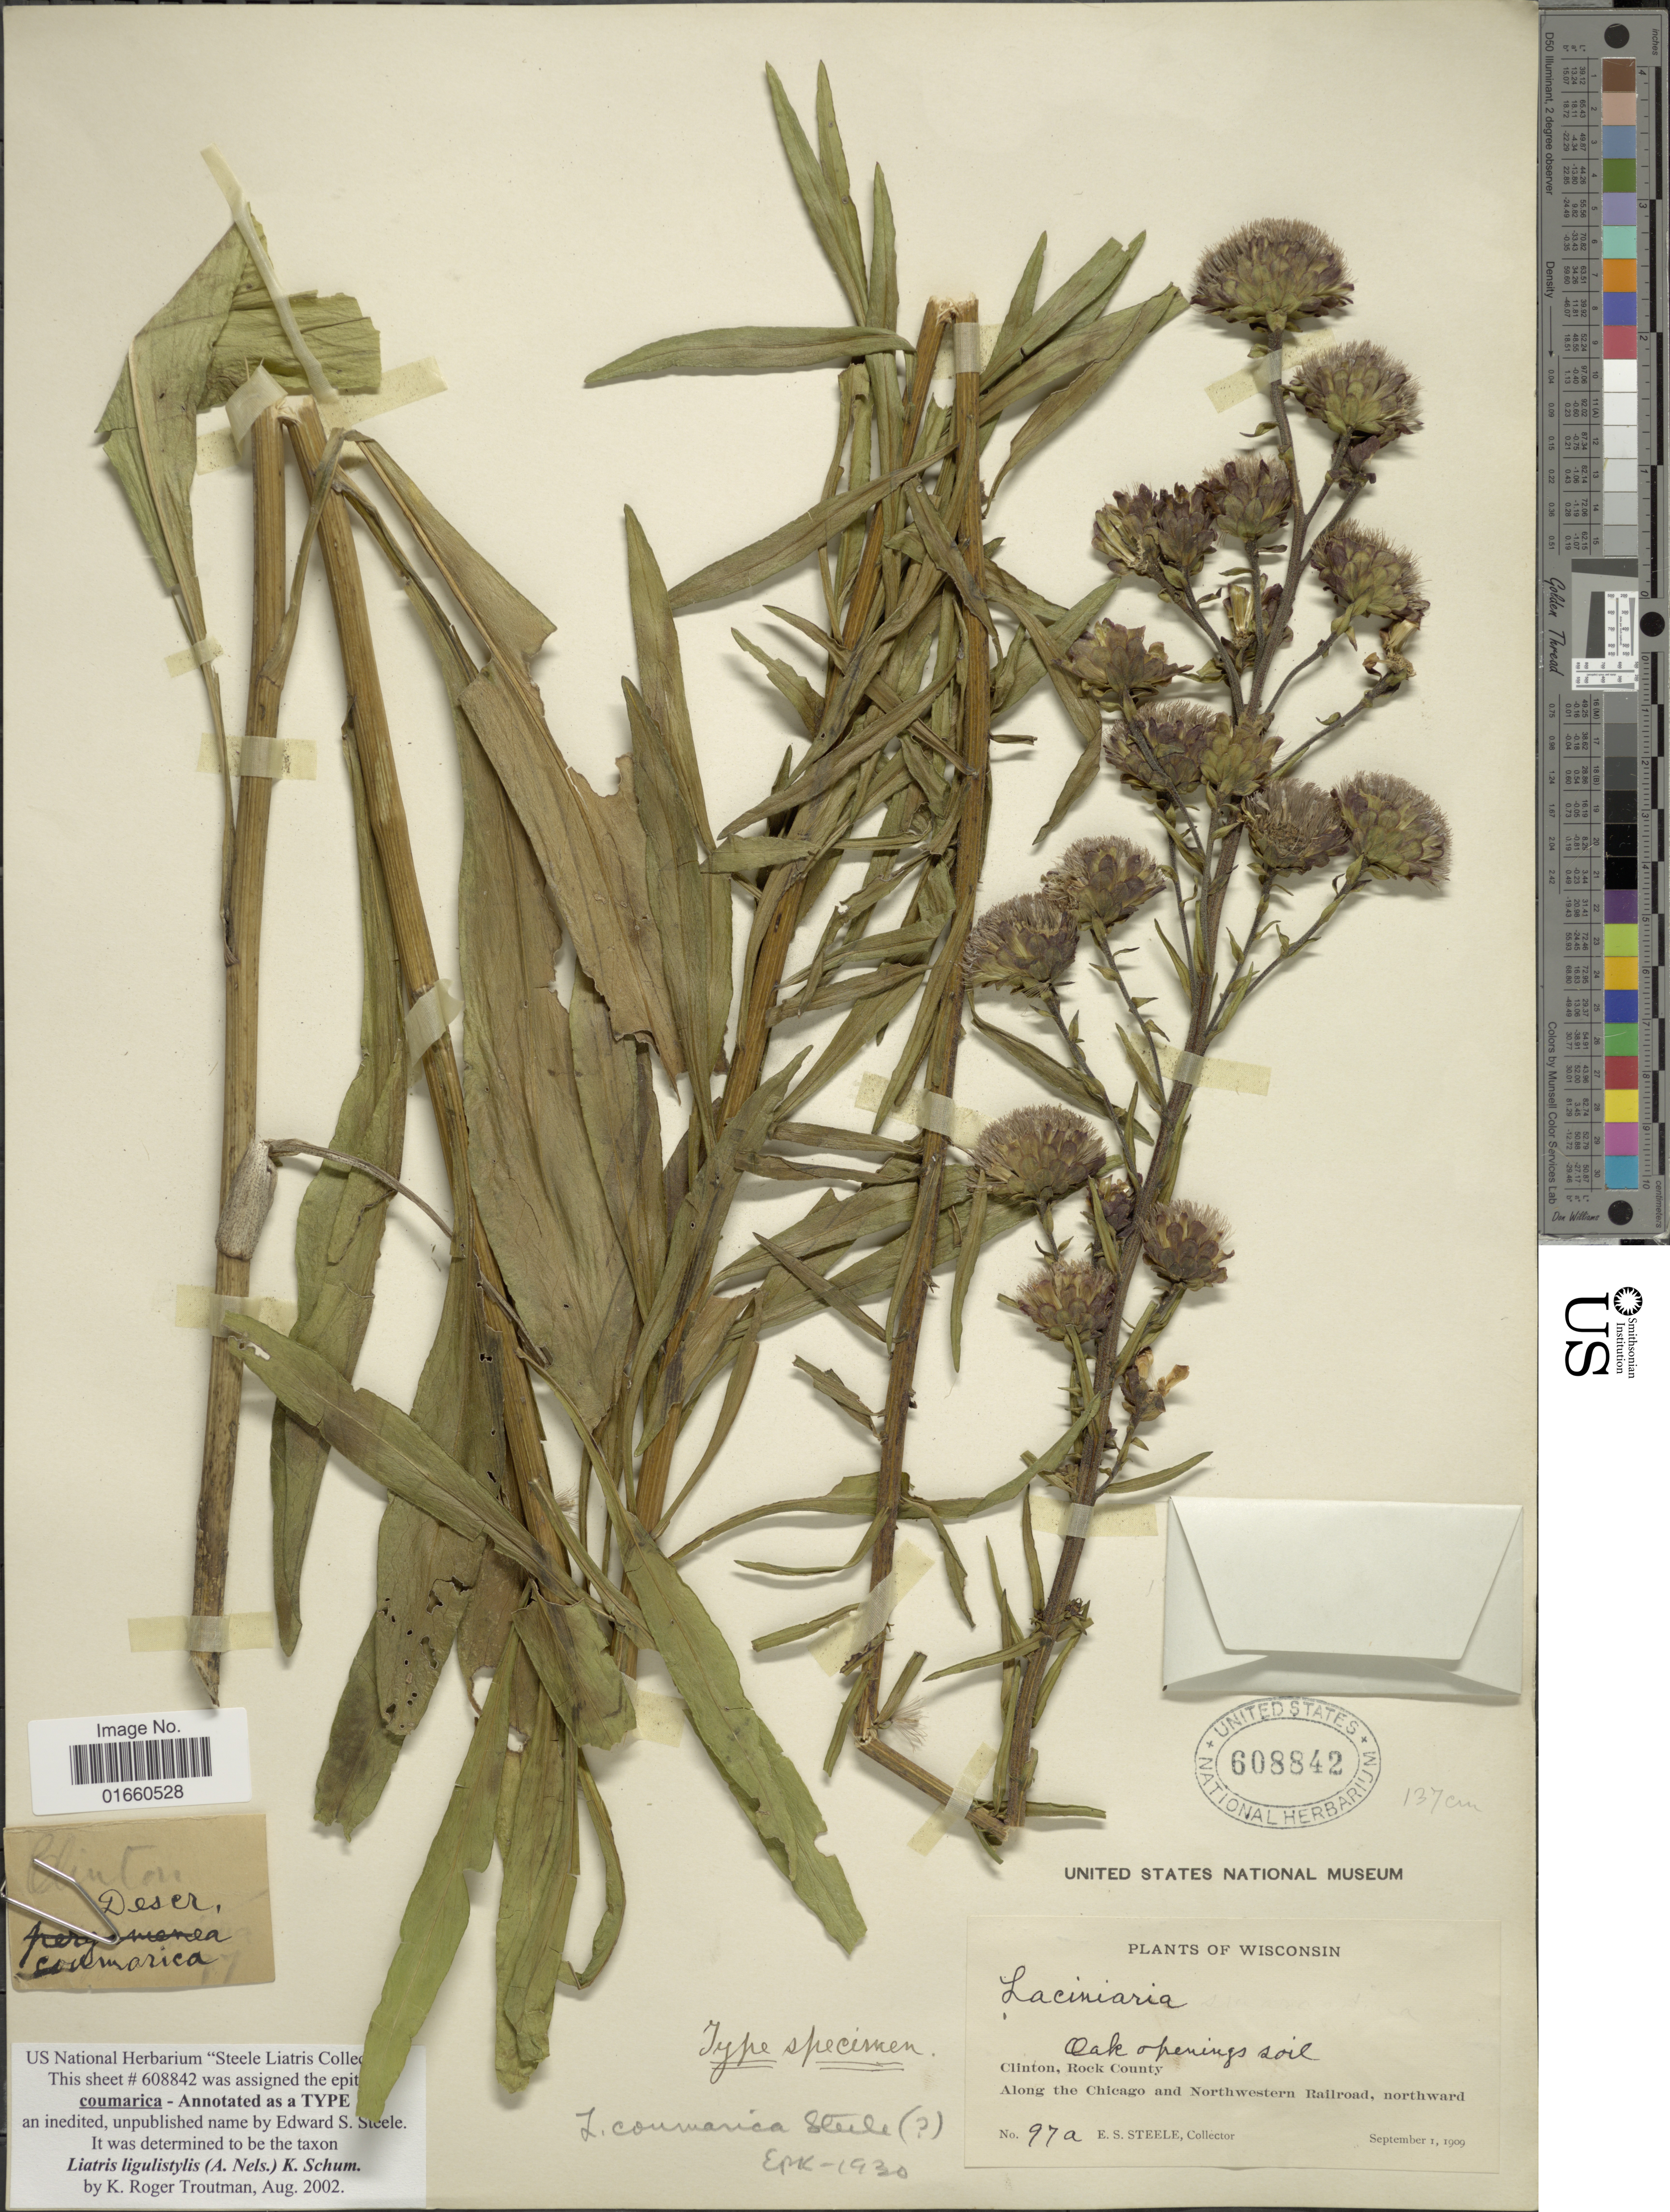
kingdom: Plantae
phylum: Tracheophyta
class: Magnoliopsida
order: Asterales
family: Asteraceae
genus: Liatris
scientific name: Liatris ligulistylis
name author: (A. Nelson) K. Schum.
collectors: E. Steele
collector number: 97a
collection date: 1909-09-01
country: United States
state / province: Wisconsin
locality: Clinton, Rock County, Along the Chicago and Northwestern Railroad, northward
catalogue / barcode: US 608842